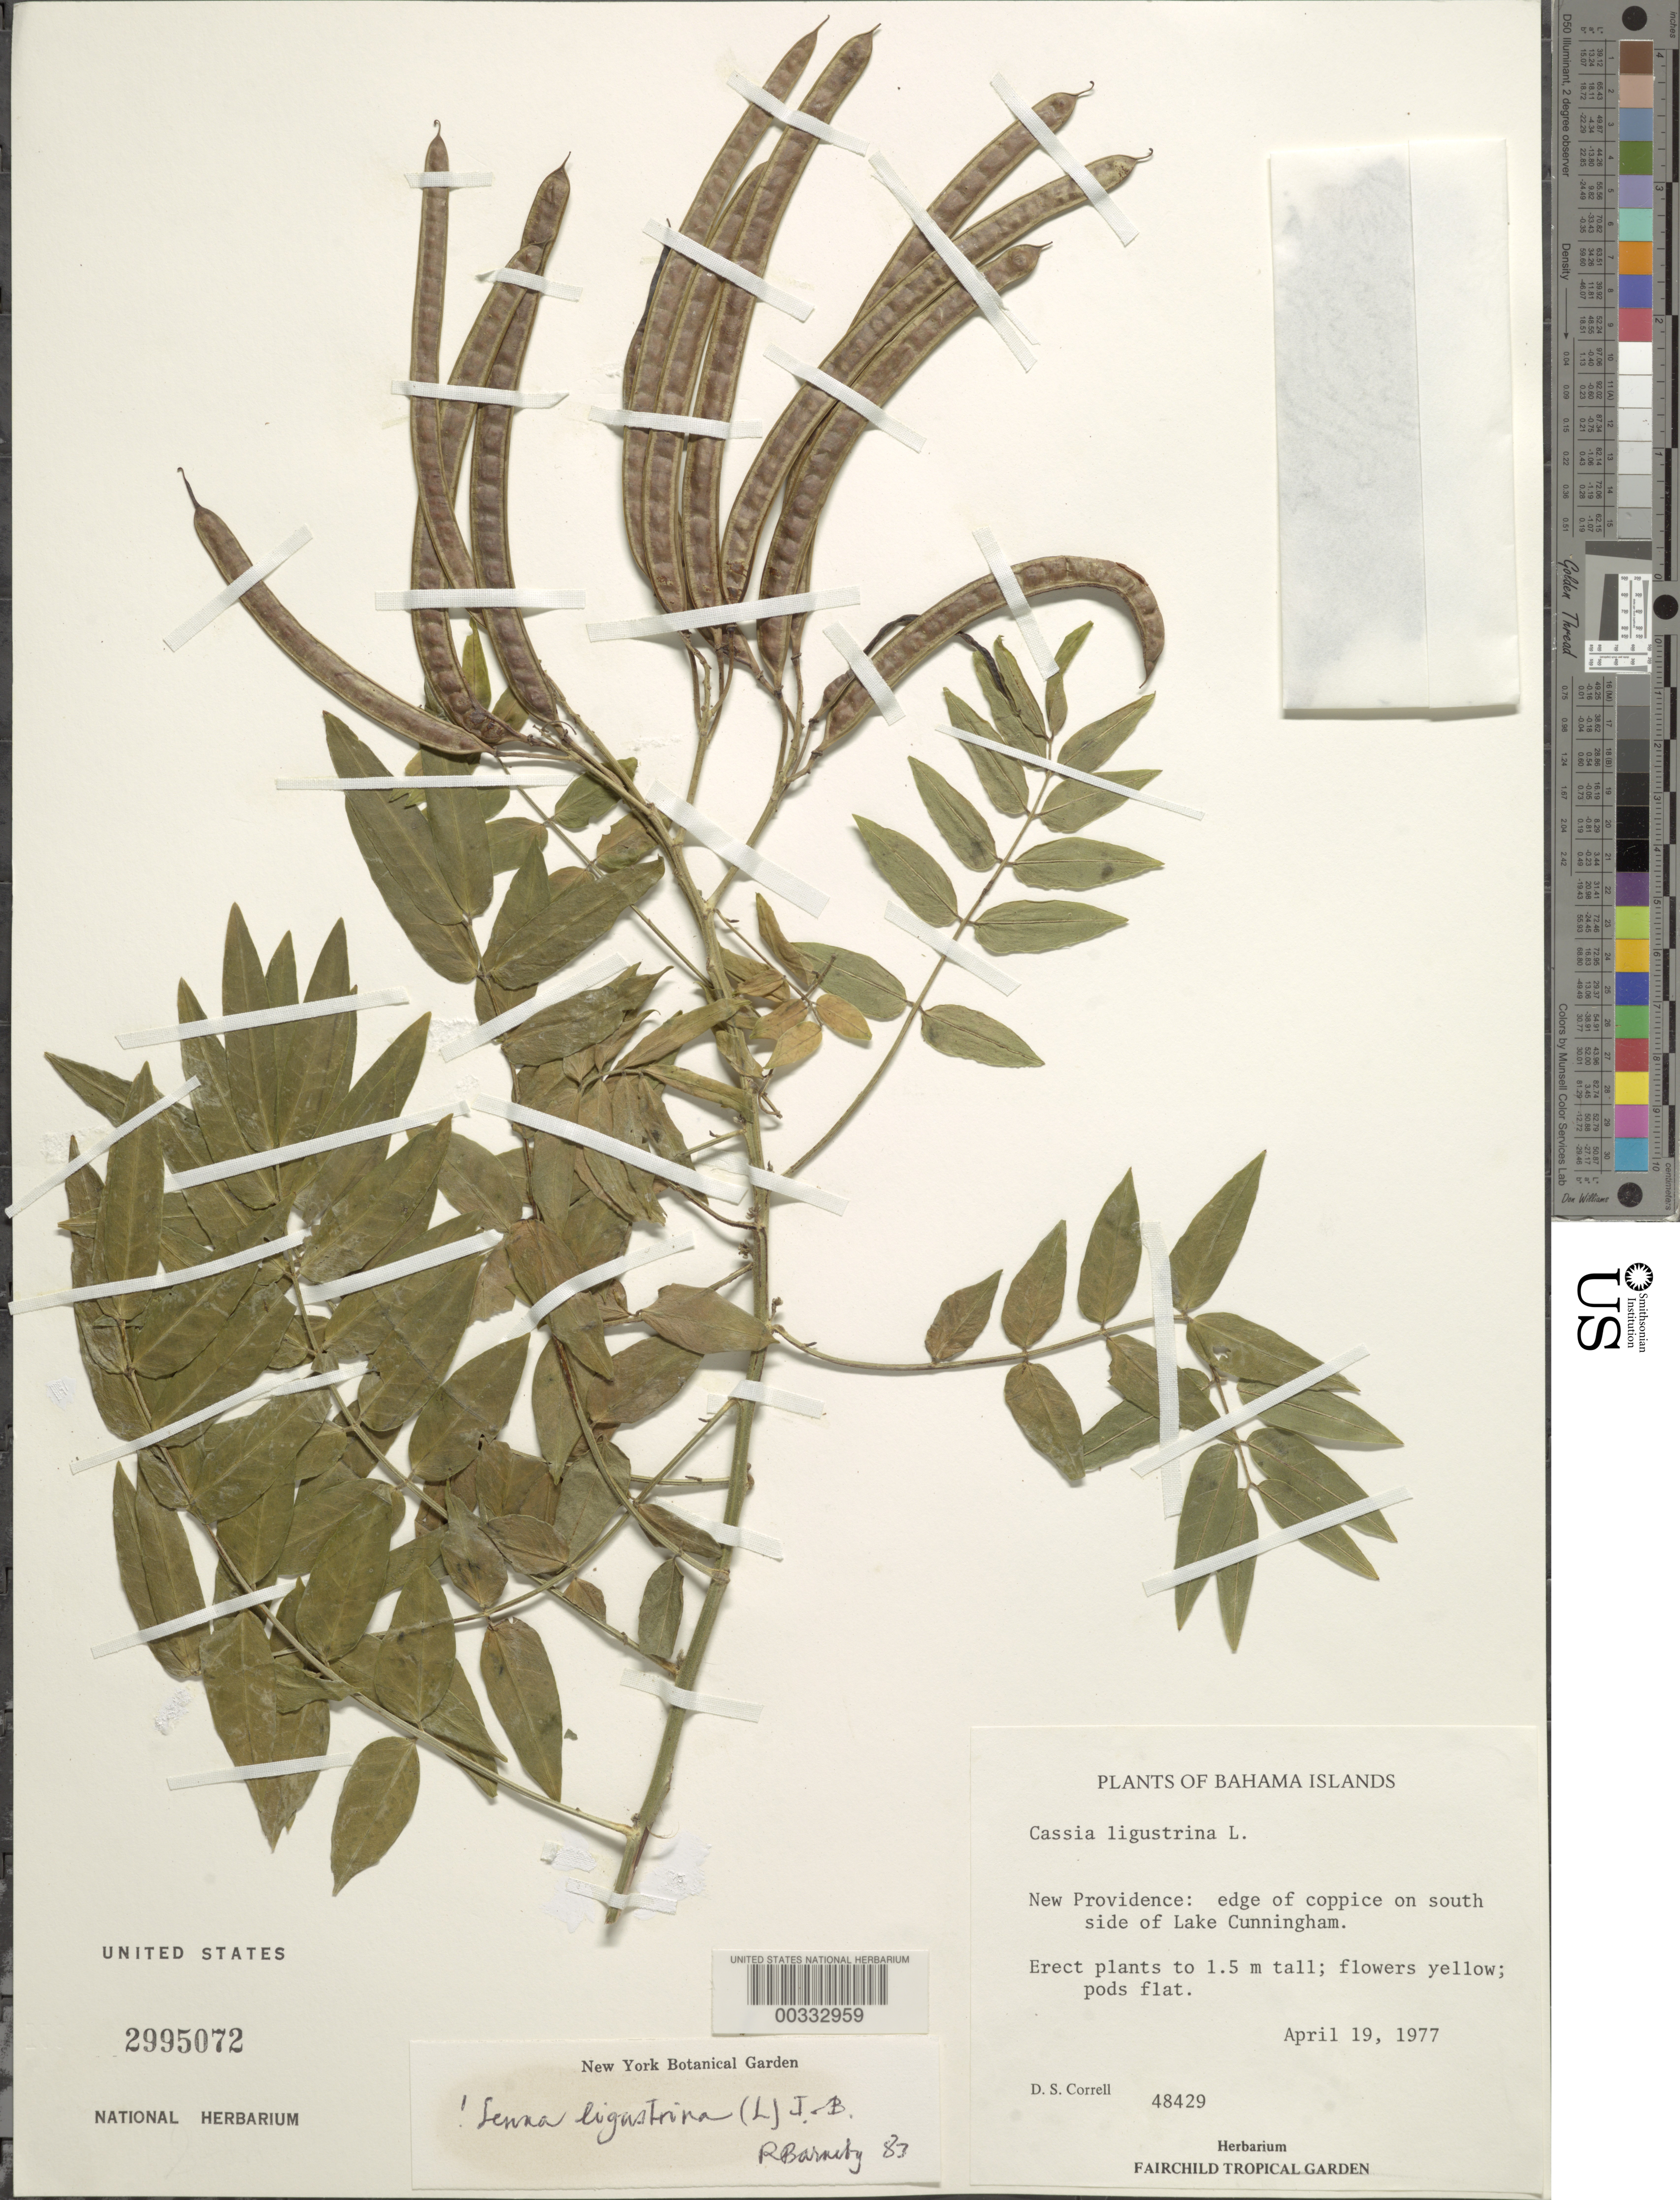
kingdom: Plantae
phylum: Tracheophyta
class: Magnoliopsida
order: Fabales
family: Fabaceae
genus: Senna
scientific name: Senna ligustrina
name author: (L.) H.S. Irwin & Barneby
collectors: D. S. Correll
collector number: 48429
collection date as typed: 19 Apr 1977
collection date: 1977-04-19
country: Bahamas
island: New Providence Island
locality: Edge of coppice on s side of lake cunningham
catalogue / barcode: US 2995072